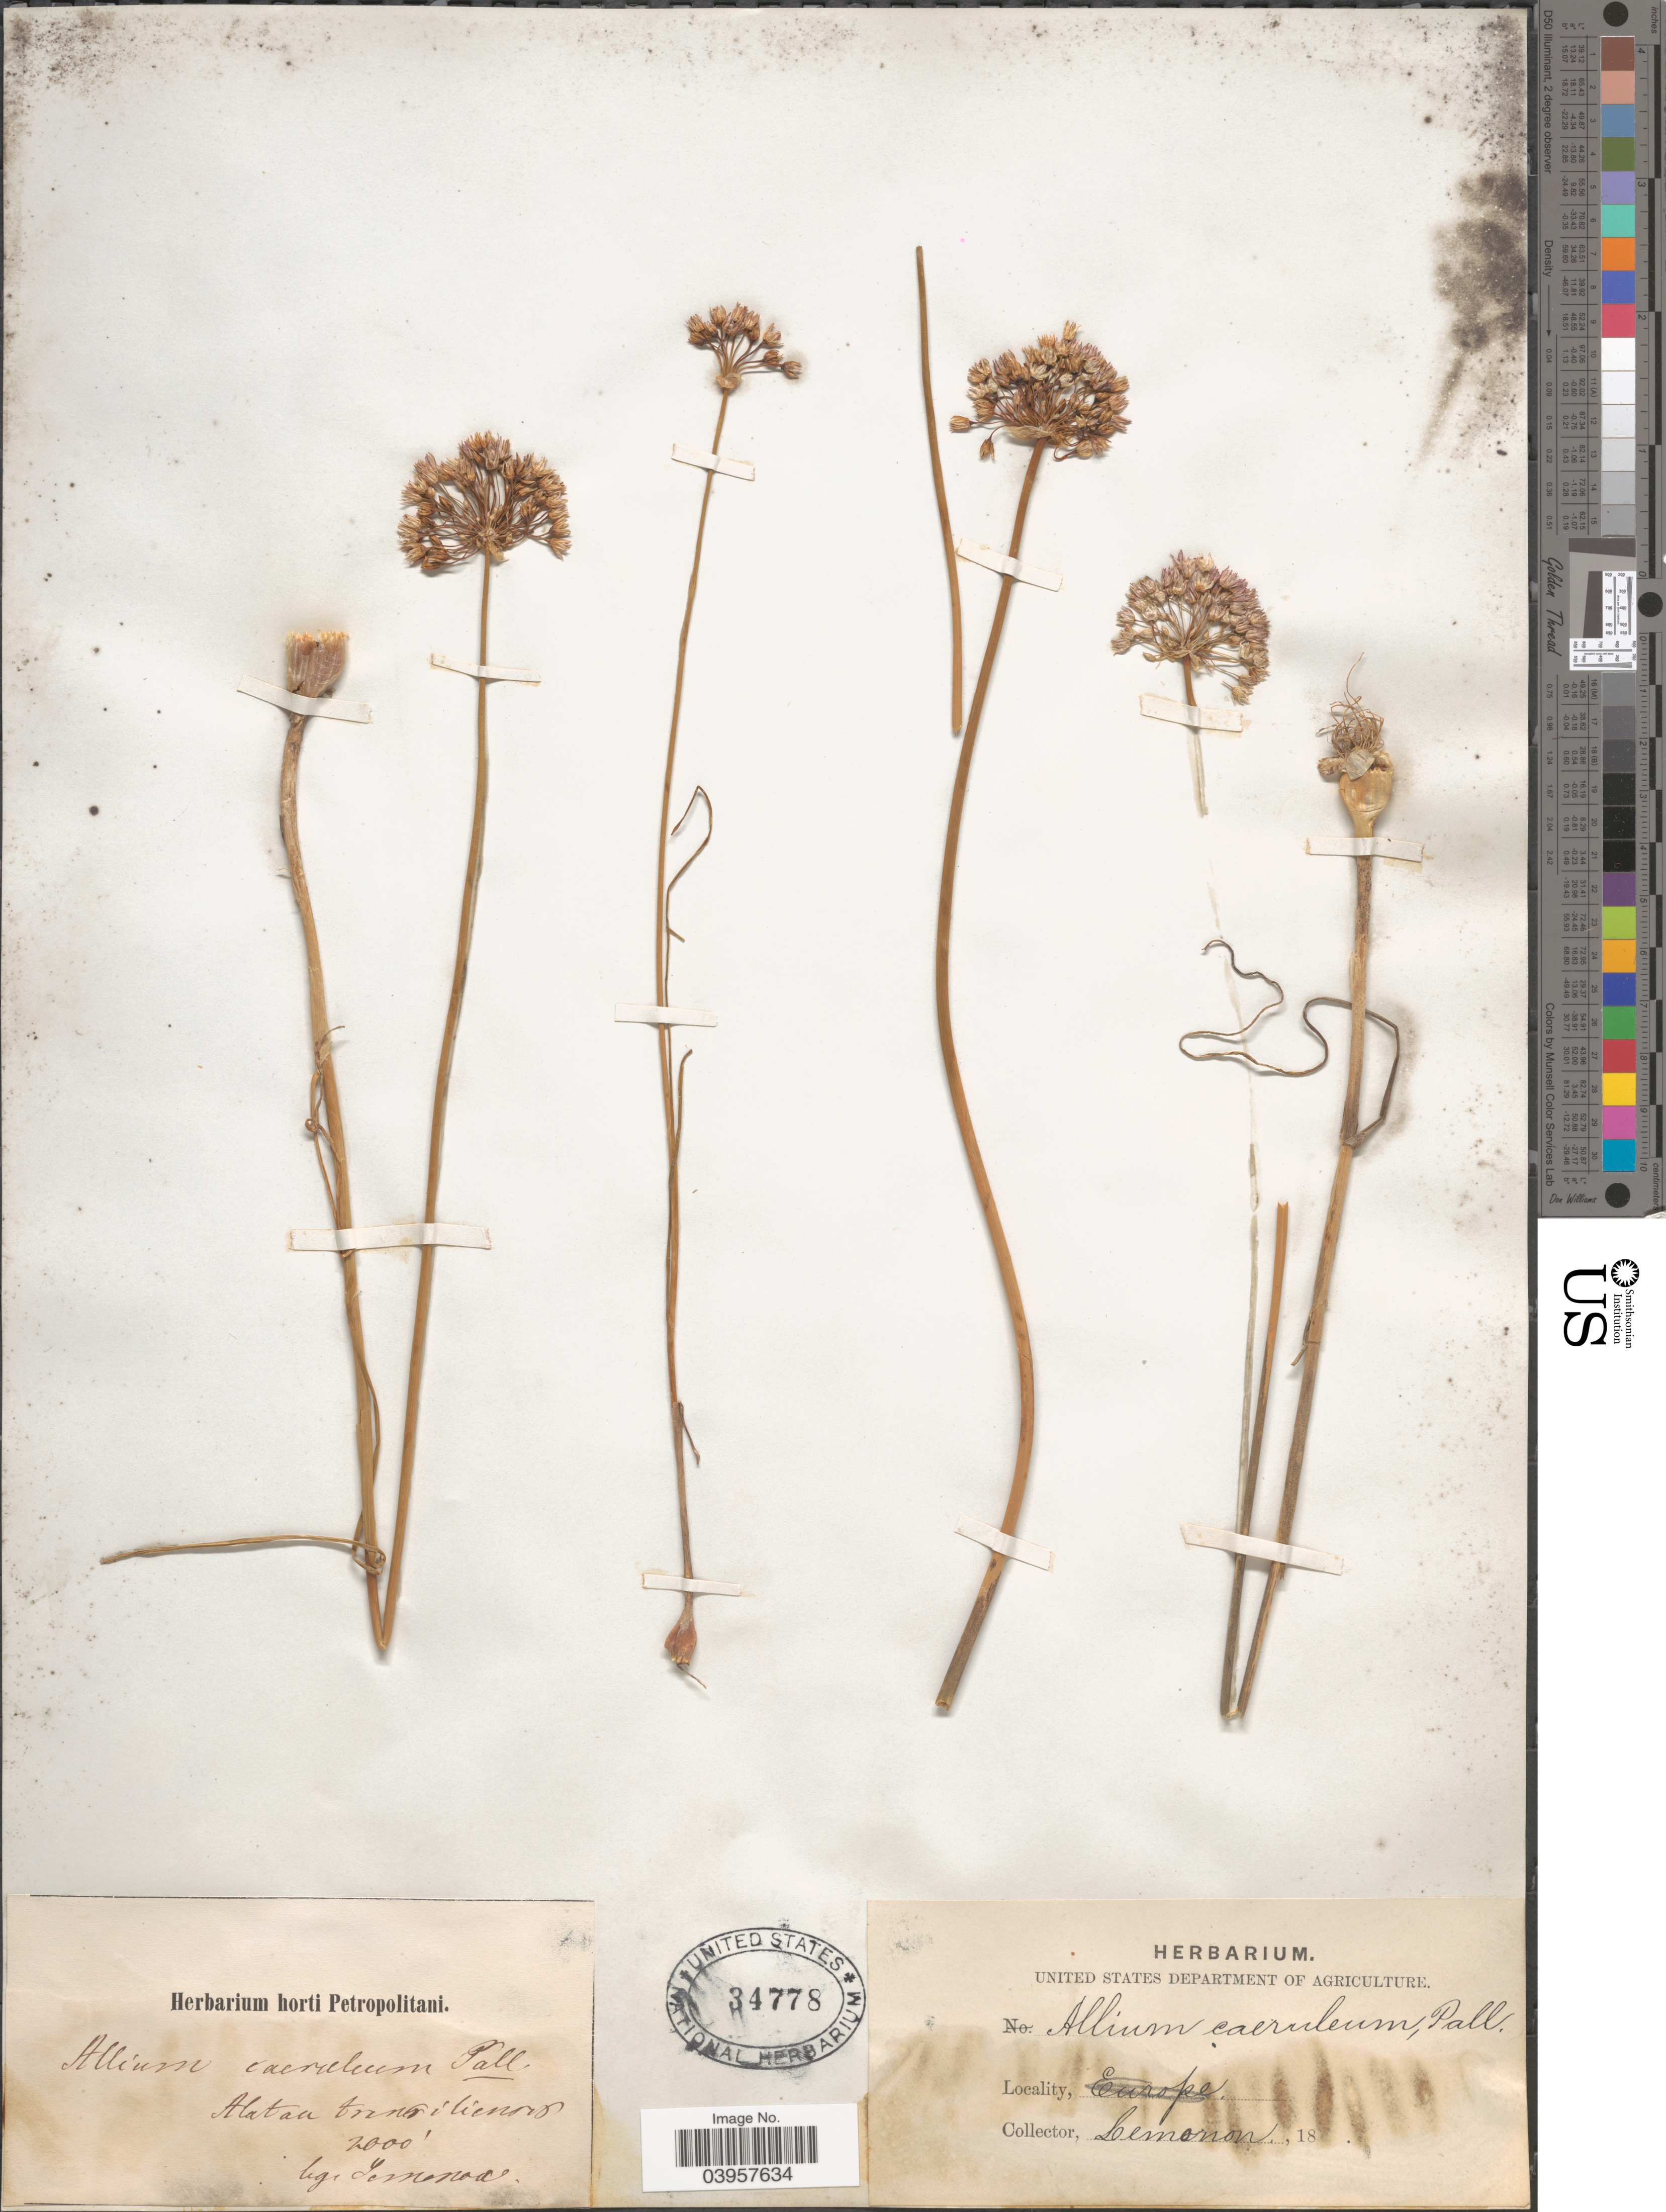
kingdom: Plantae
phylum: Tracheophyta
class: Liliopsida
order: Asparagales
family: Amaryllidaceae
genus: Allium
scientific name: Allium caeruleum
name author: Pall.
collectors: P. P. Semenov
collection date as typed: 18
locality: Alatau transiliensis.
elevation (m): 610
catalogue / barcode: US 34778